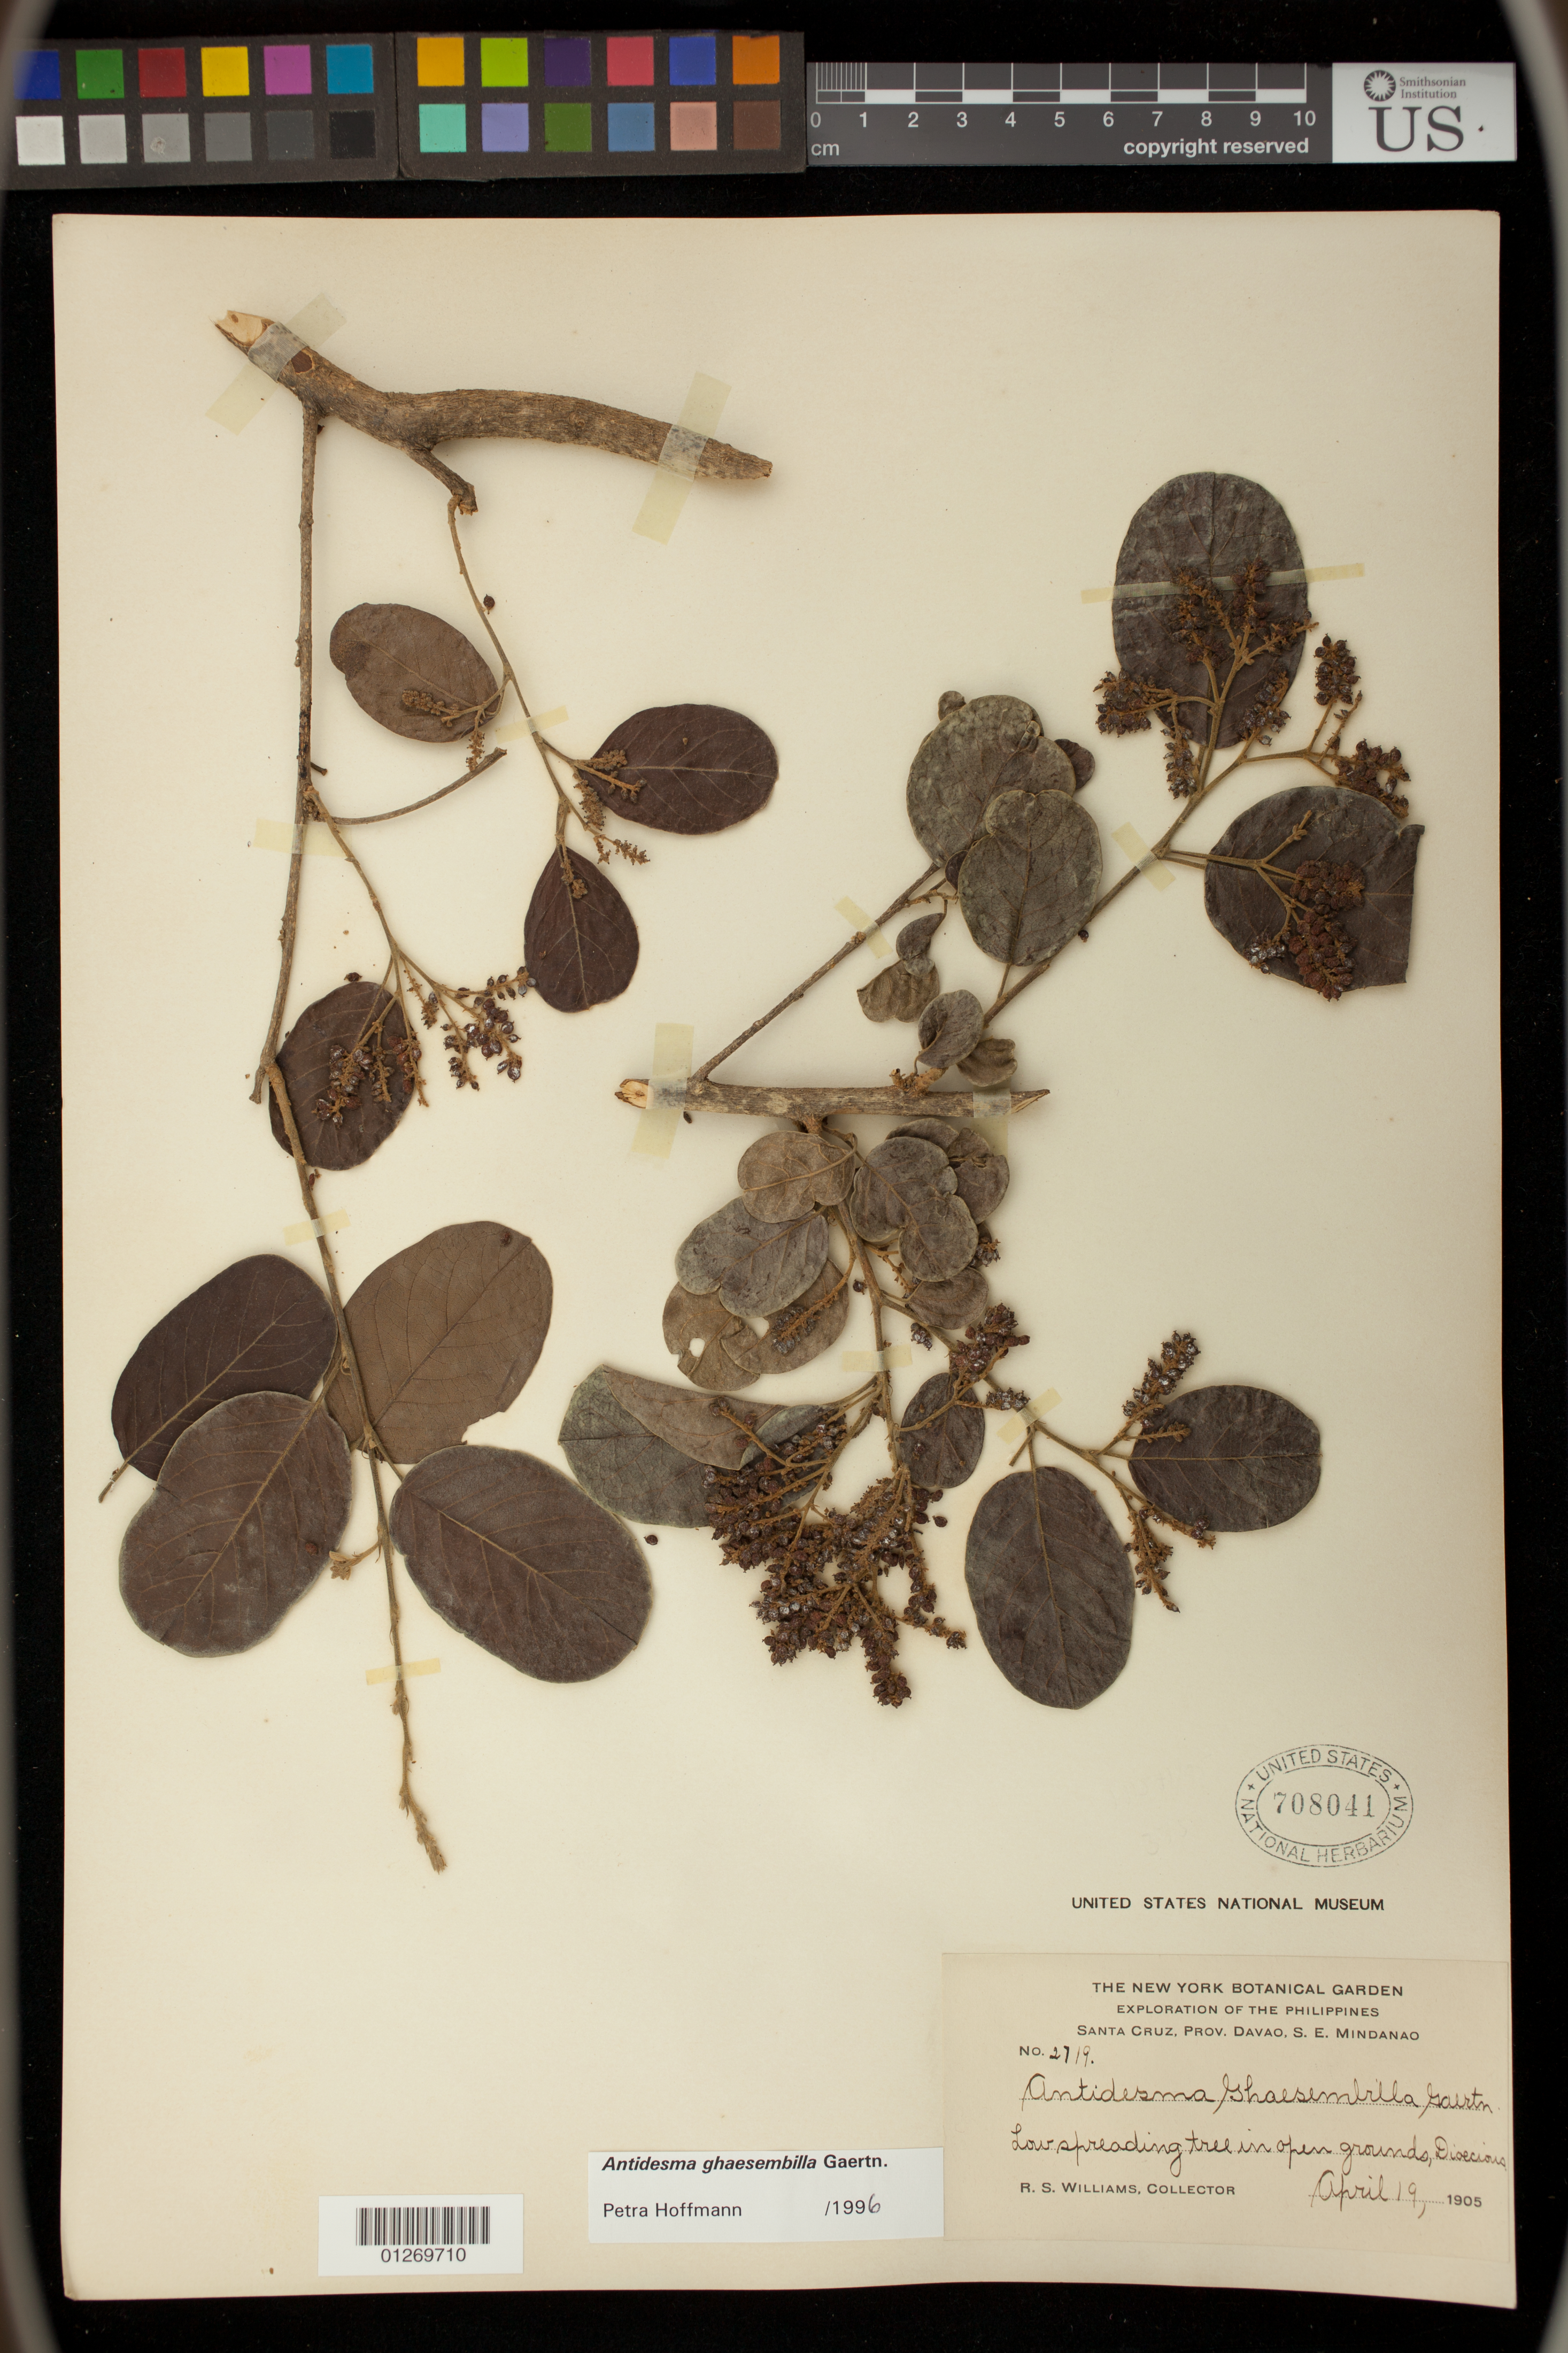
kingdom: Plantae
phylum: Tracheophyta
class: Magnoliopsida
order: Malpighiales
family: Phyllanthaceae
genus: Antidesma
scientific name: Antidesma ghaesembilla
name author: Gaertn.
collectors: R. S. Williams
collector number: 2719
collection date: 1905-04-19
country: Philippines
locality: open grounds Santa Cruz, Province Davao, SE Mindanao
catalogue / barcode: US 708041